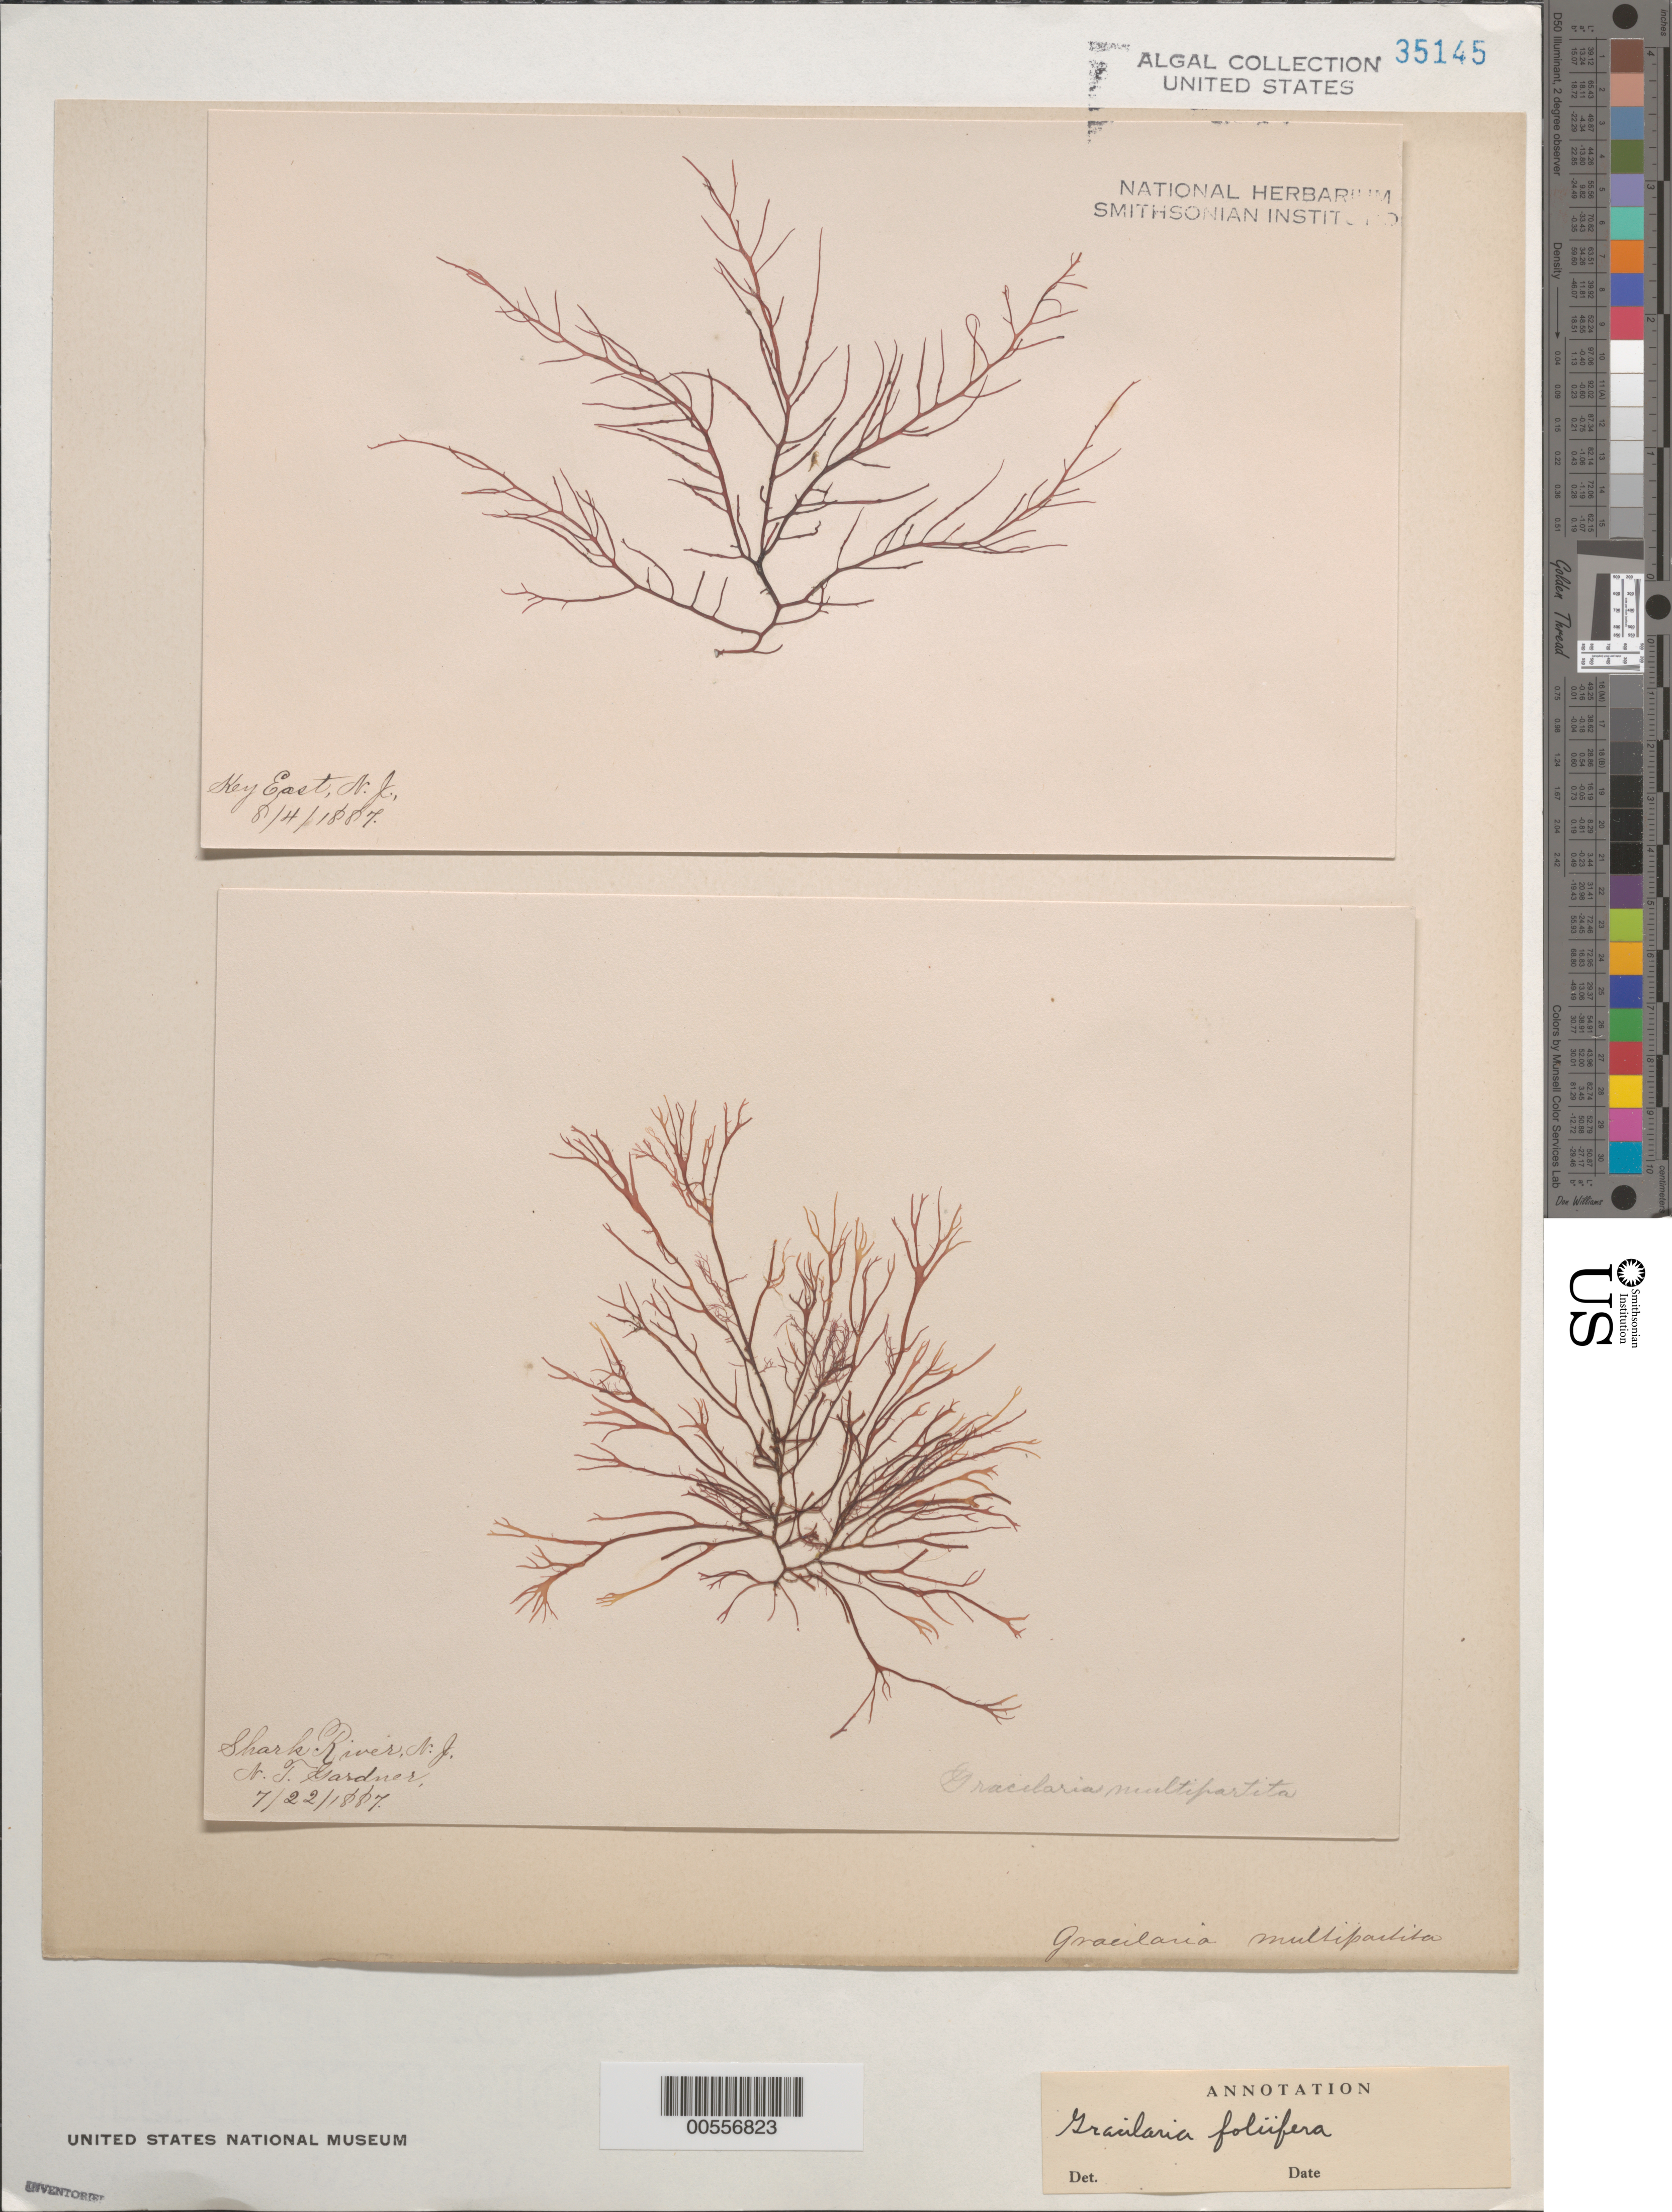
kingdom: Plantae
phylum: Rhodophyta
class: Florideophyceae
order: Gracilariales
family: Gracilariaceae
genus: Gracilaria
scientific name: Gracilaria foliifera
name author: (Forssk.) Børgesen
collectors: N. Gardner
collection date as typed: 22 Jul 1887 AND 04 Aug 1887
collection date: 1887-07-22,1887-08-04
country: United States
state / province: New Jersey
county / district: Monmouth County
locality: Shark River and Key East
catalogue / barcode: US 35145